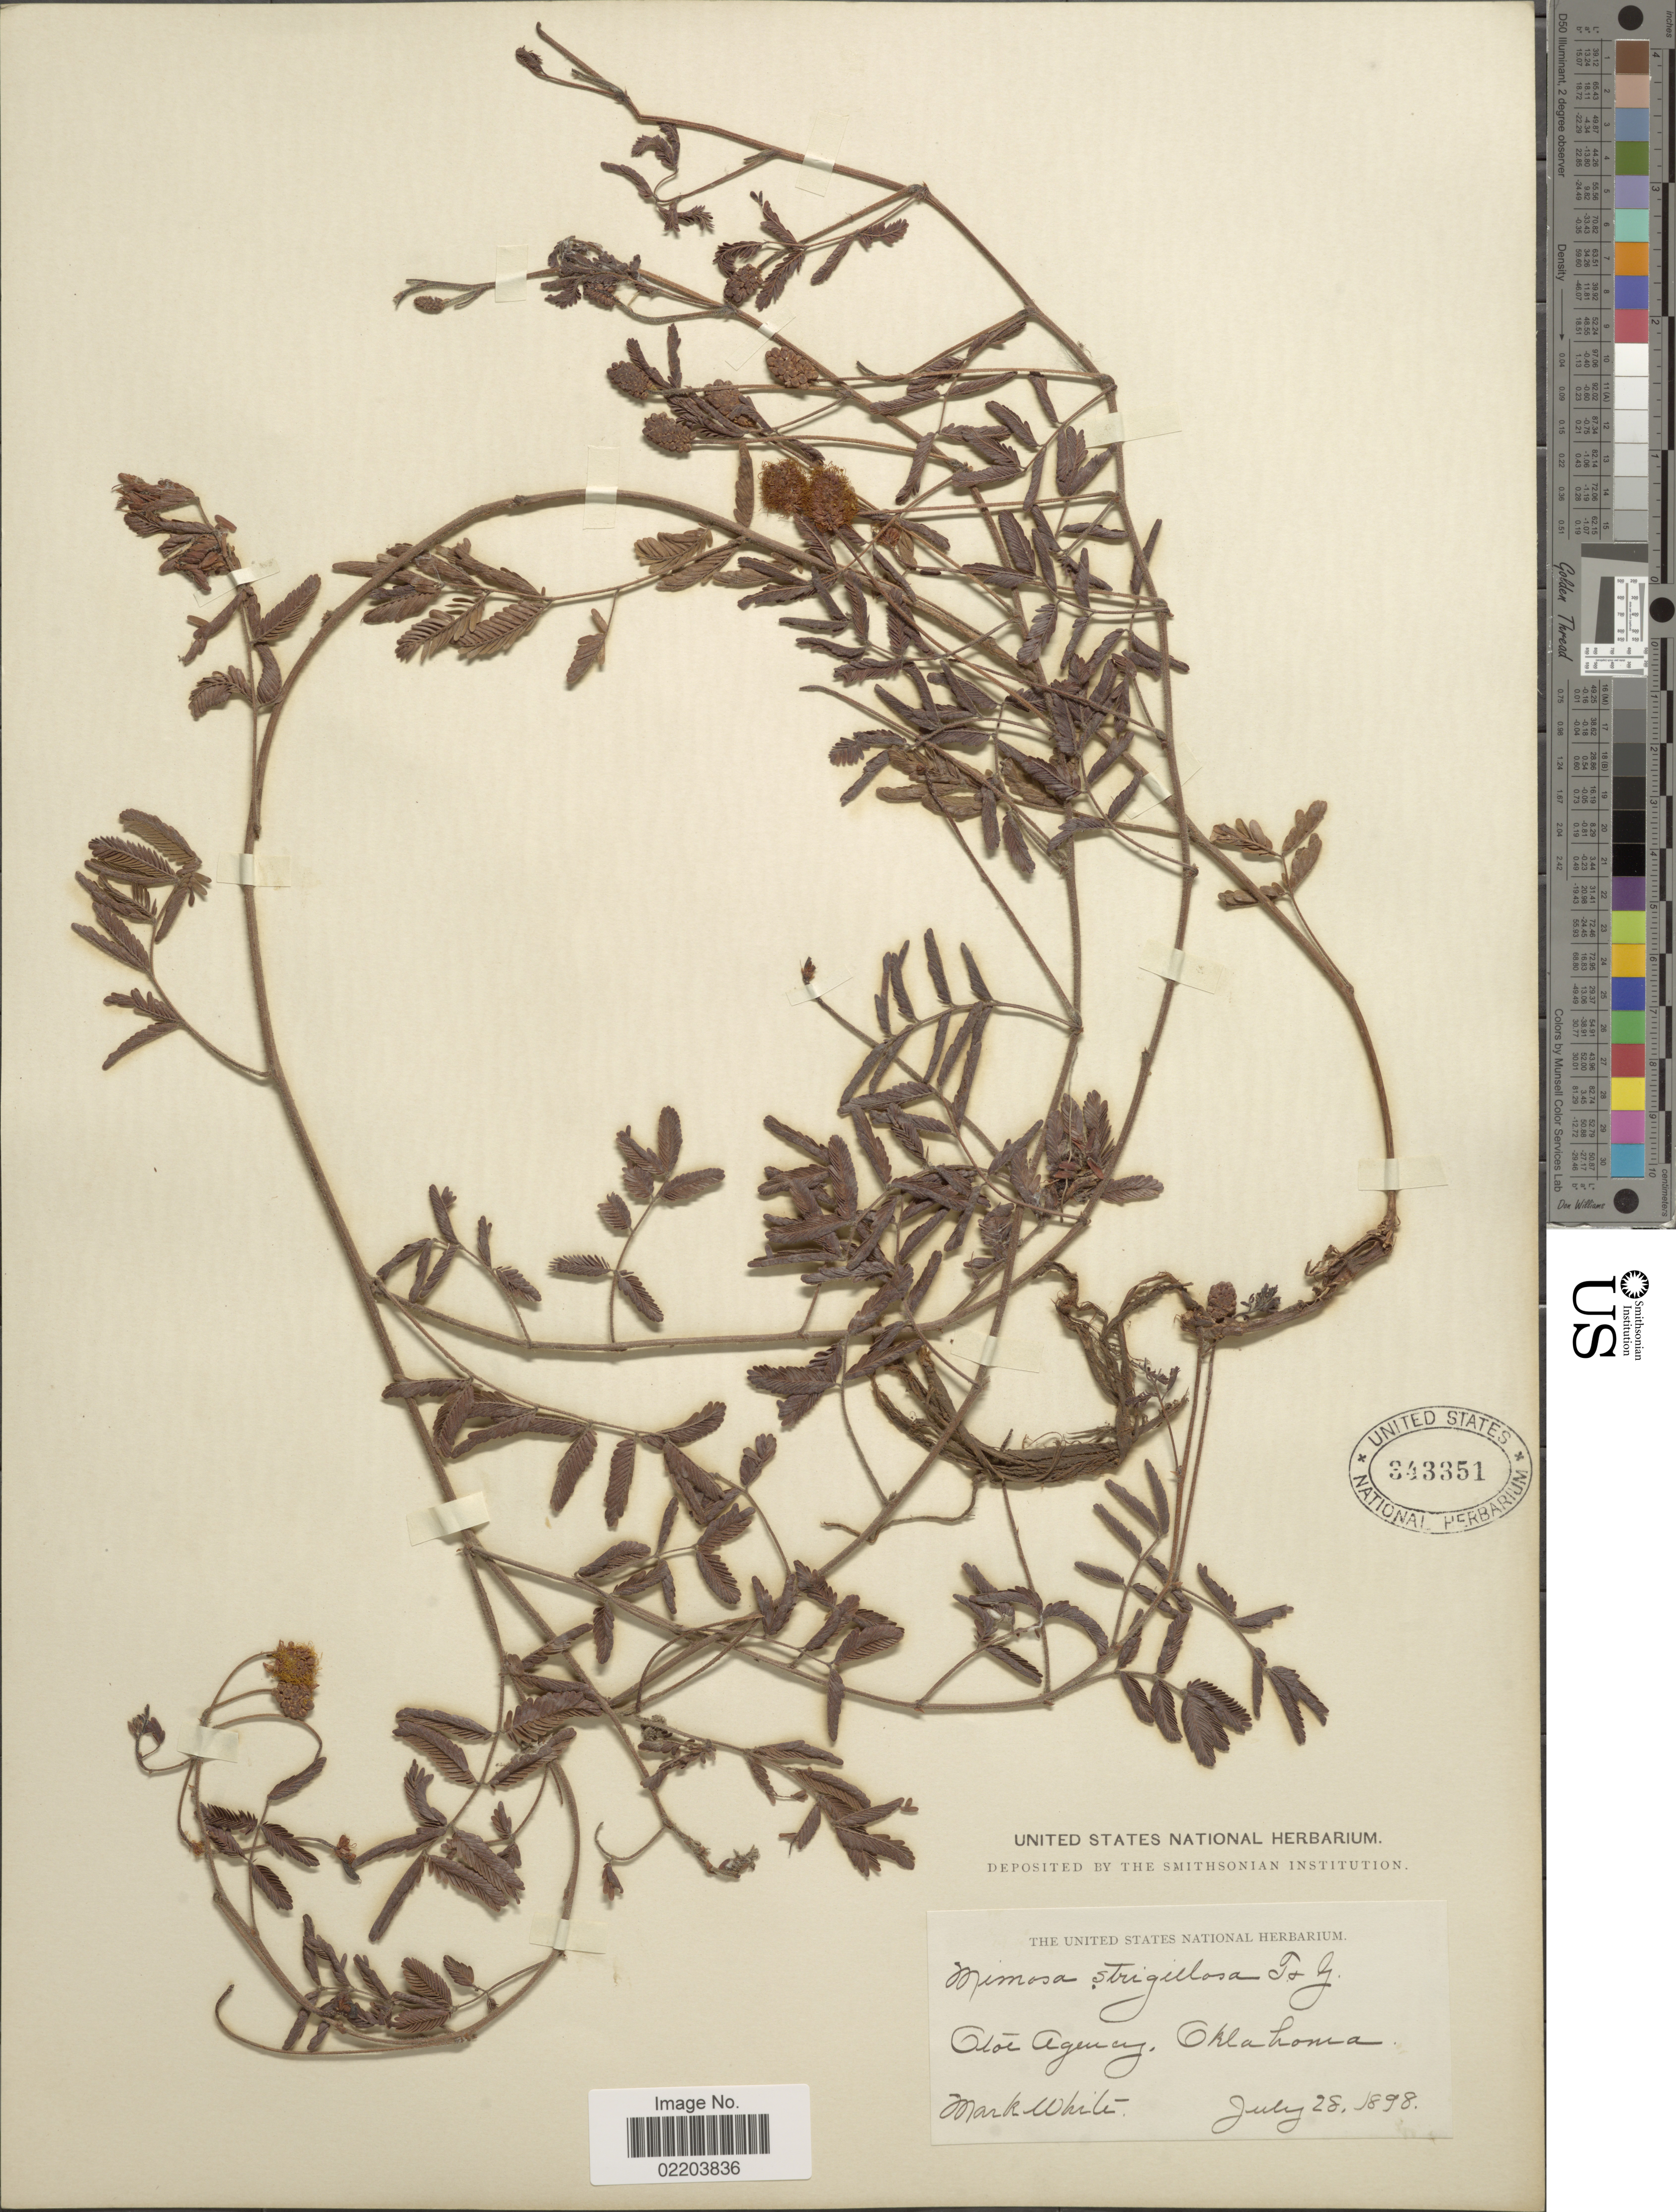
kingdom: Plantae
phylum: Tracheophyta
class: Magnoliopsida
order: Fabales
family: Fabaceae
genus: Mimosa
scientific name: Mimosa strigillosa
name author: Torr. & A. Gray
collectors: M. White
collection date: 1898-07-28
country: United States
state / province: Oklahoma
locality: Otoe Agency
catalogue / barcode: US 343351